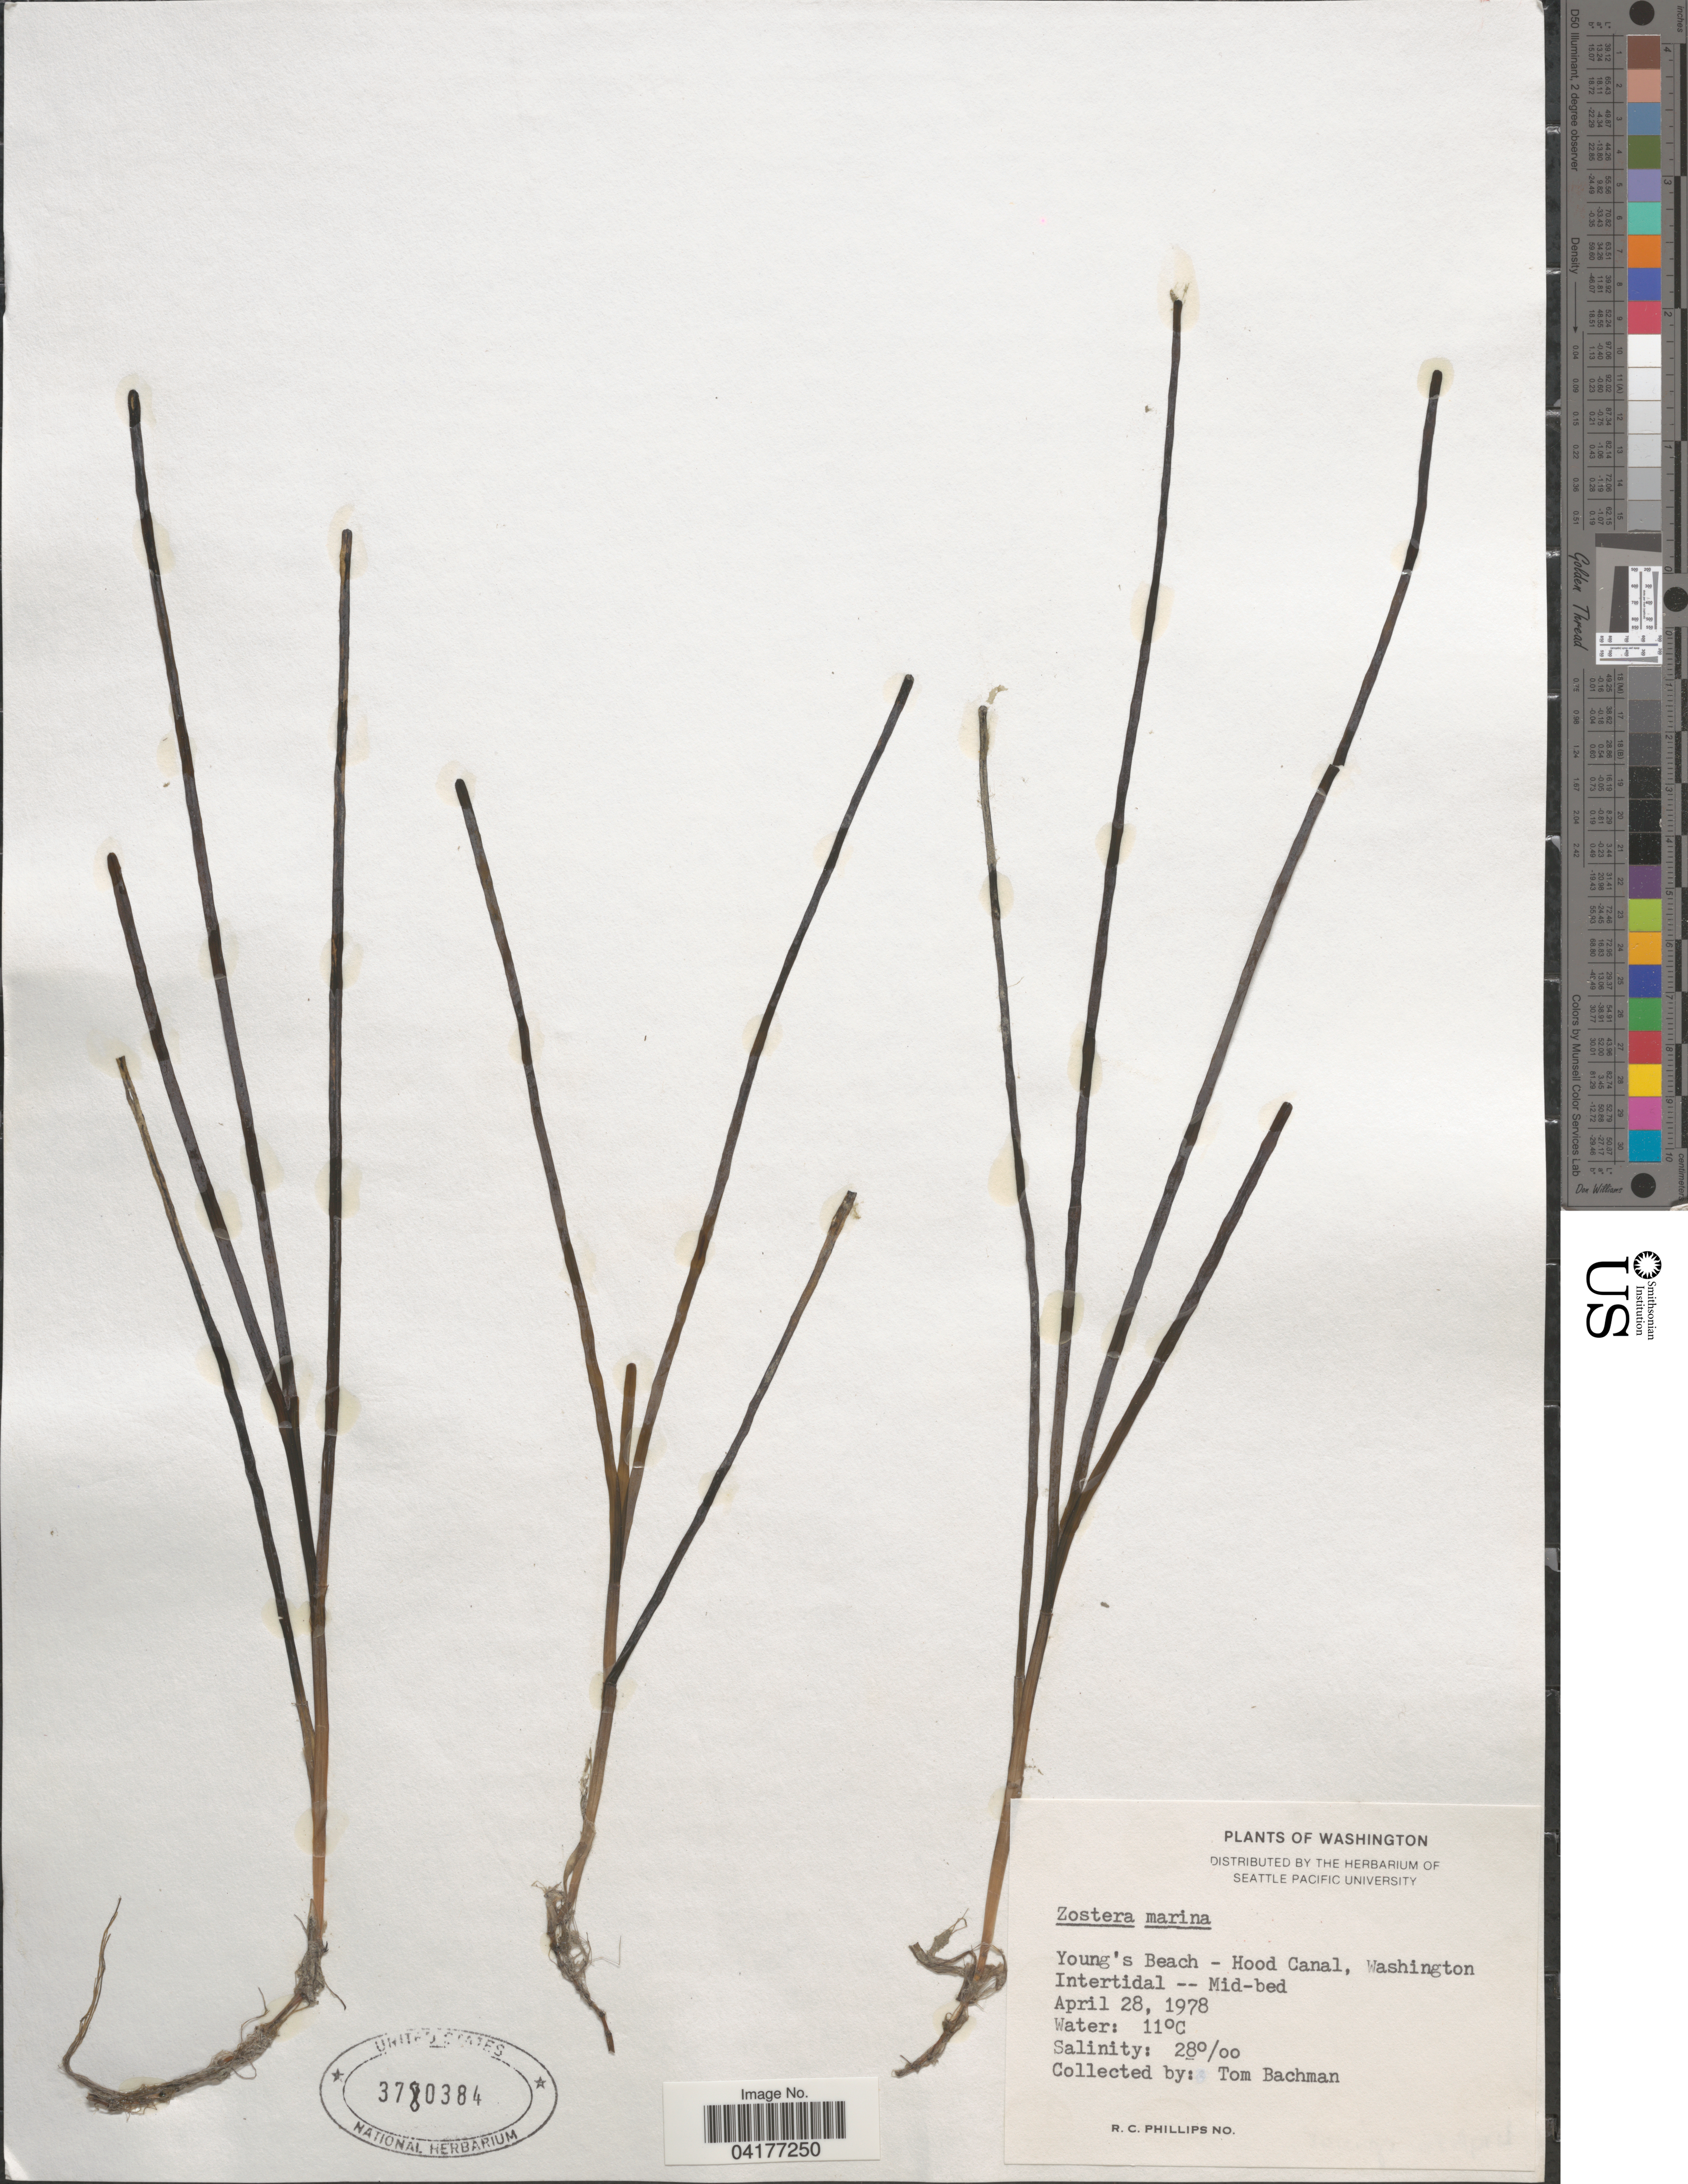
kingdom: Plantae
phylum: Tracheophyta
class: Liliopsida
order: Alismatales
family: Zosteraceae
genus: Zostera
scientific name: Zostera marina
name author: L.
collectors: T. Bachman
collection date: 1978-04-28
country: United States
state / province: Washington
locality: Young's Beach - Hood Canal. Intertidal -- Mid-bed.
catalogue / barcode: US 3780384